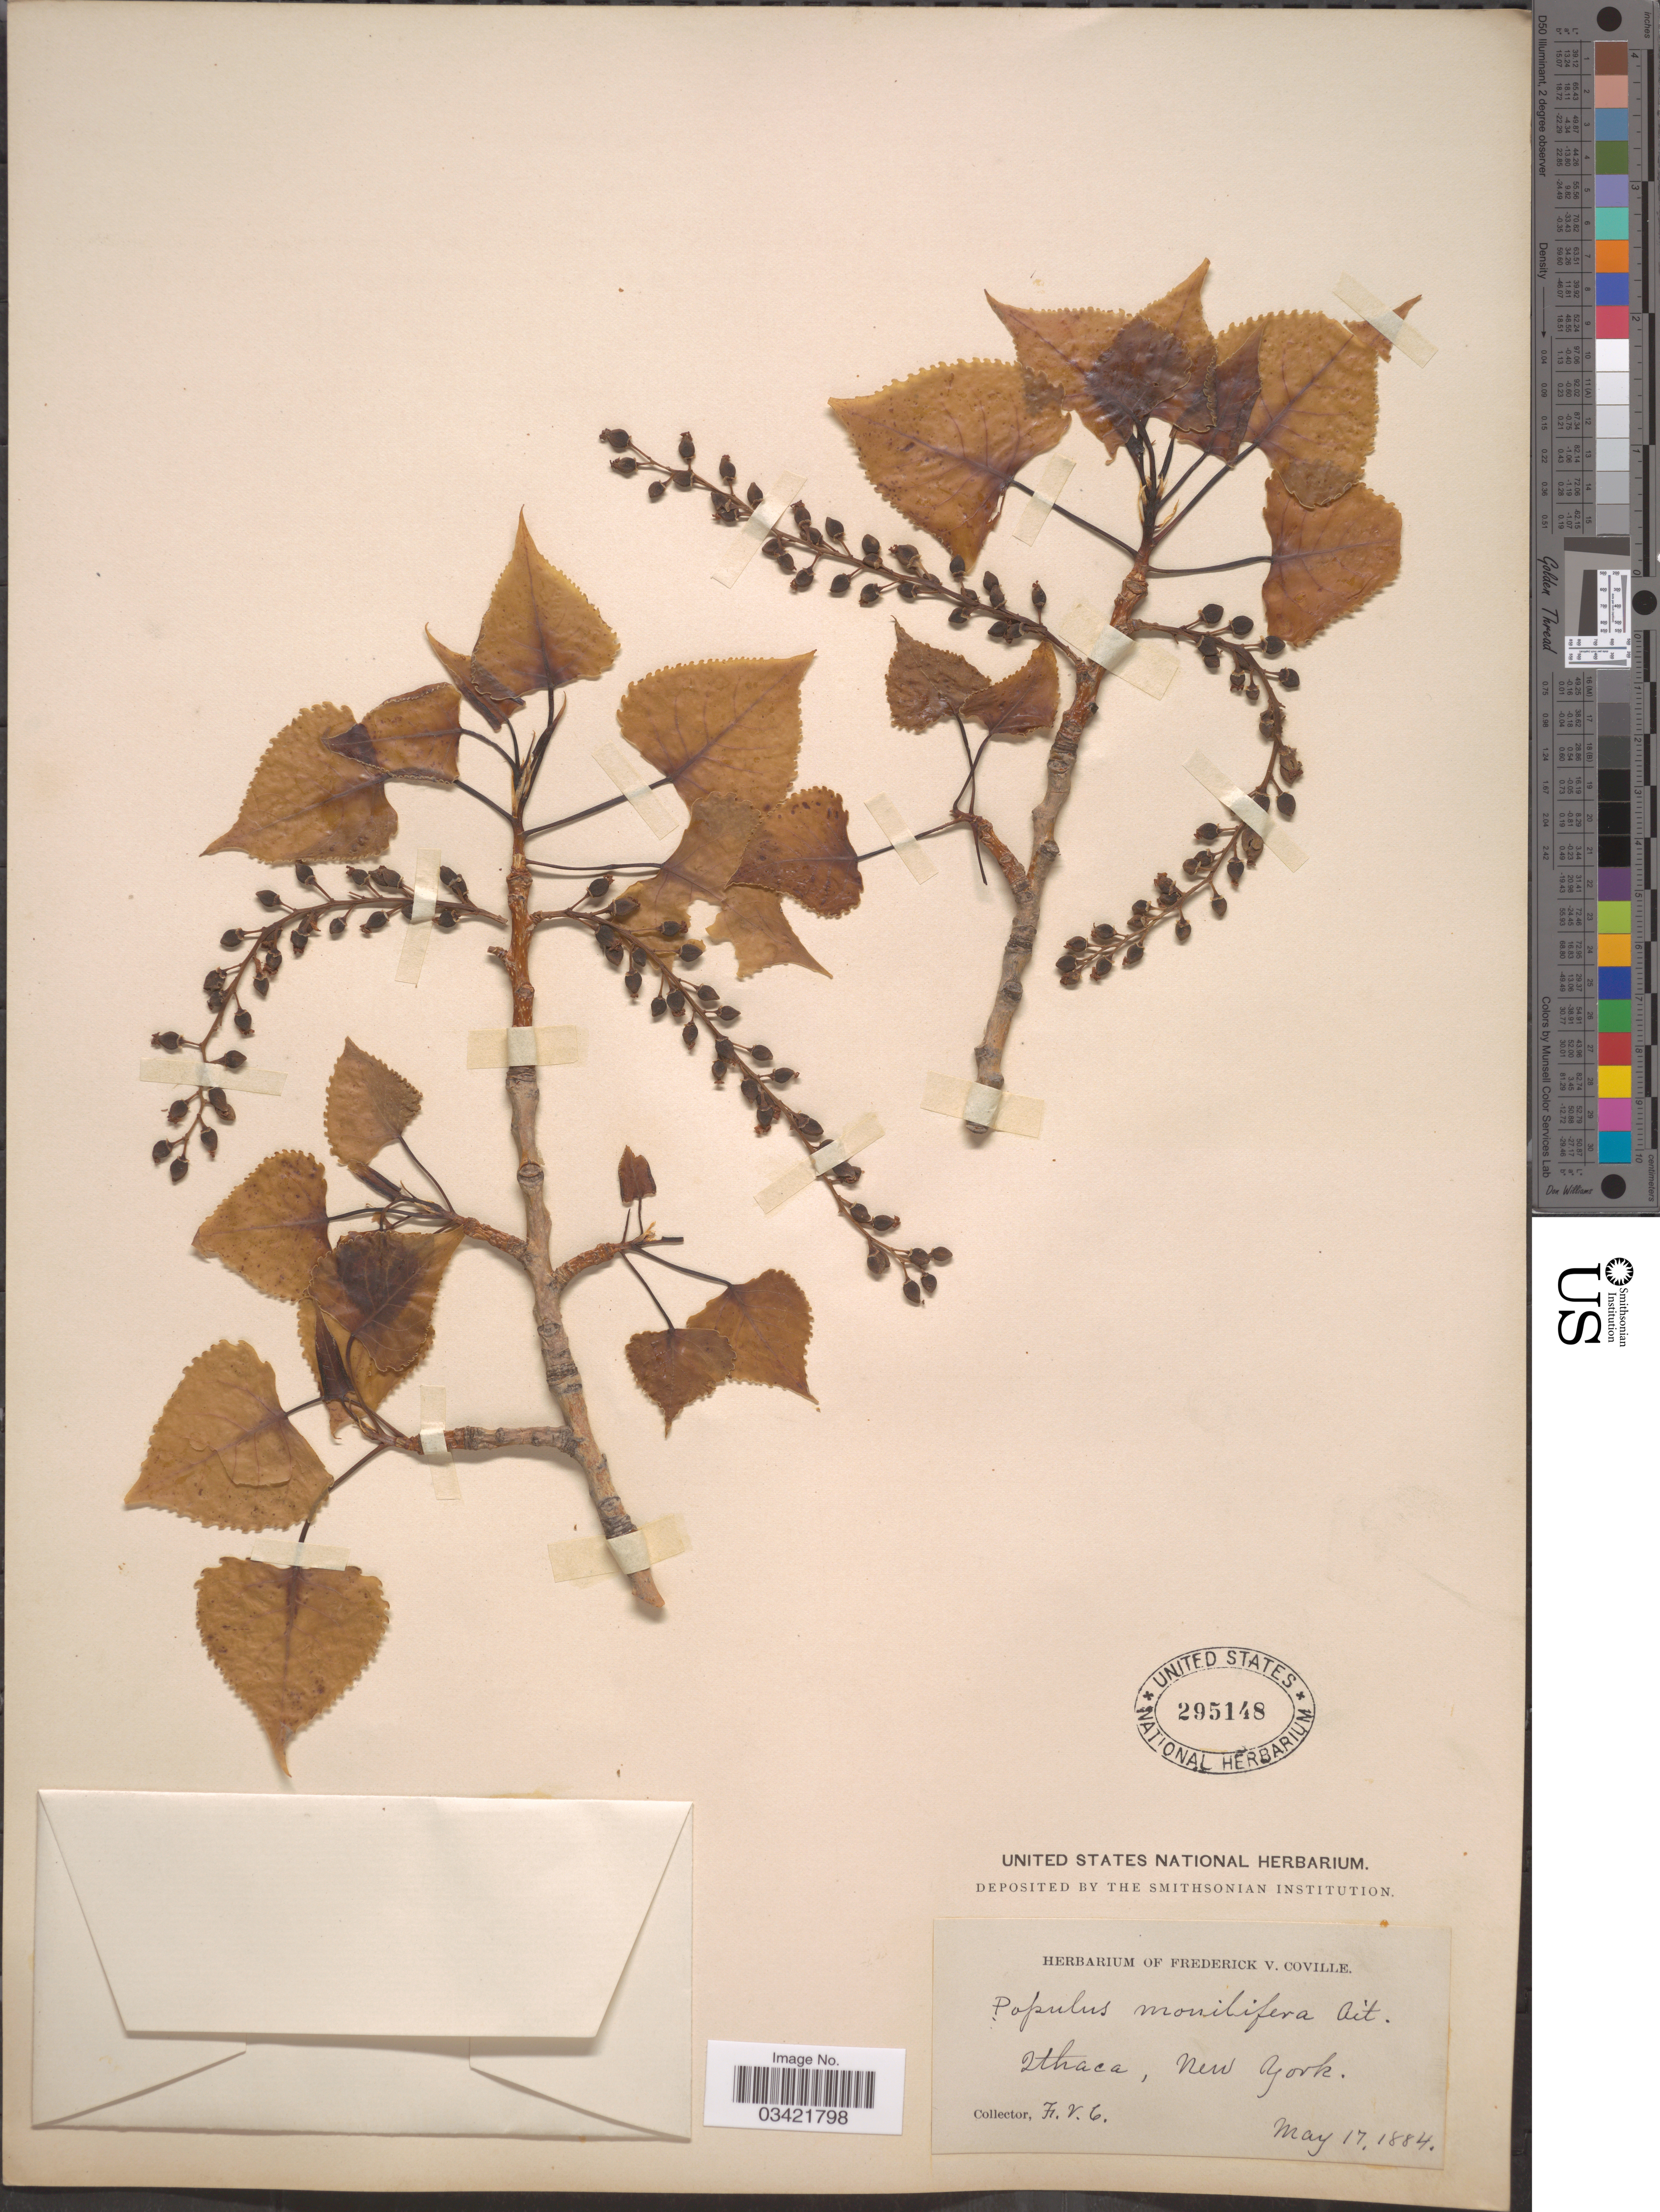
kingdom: Plantae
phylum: Tracheophyta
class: Magnoliopsida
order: Malpighiales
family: Salicaceae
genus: Populus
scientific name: Populus deltoides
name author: W. Bartram ex Marshall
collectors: F. V. Coville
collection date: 1884-05-17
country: United States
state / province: New York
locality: Ithaca.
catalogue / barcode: US 295148